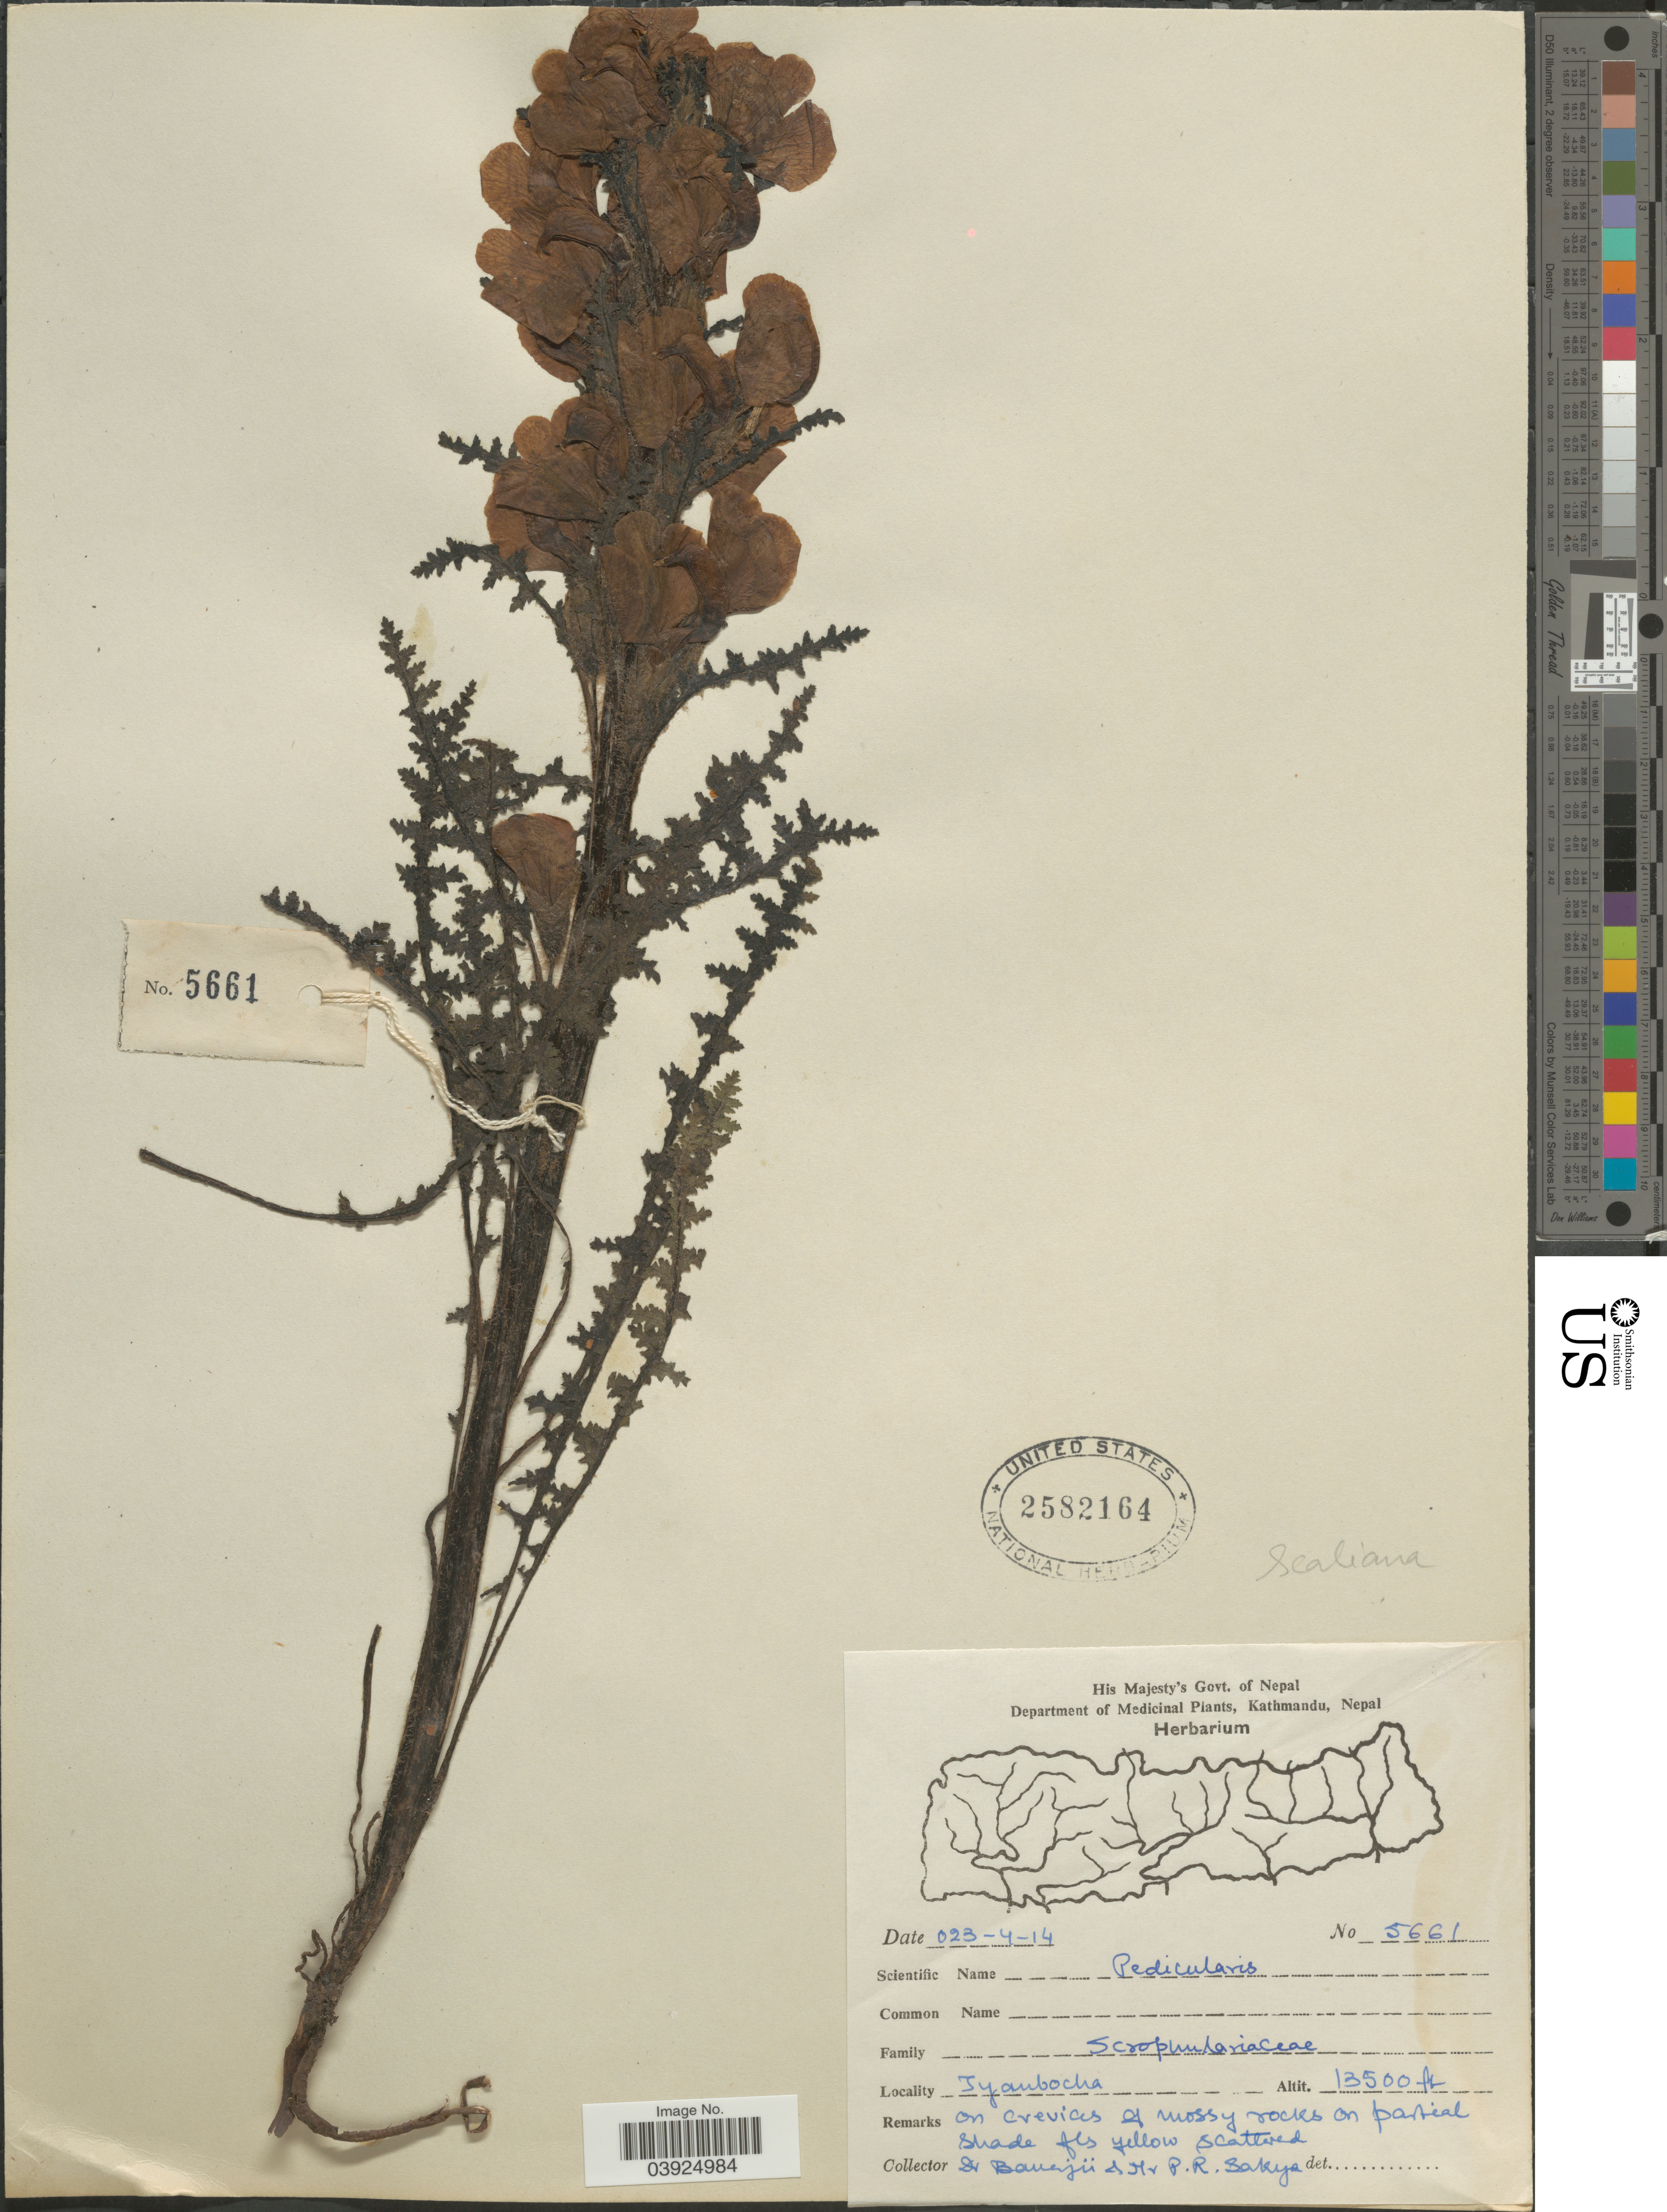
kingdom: Plantae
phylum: Tracheophyta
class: Magnoliopsida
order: Lamiales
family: Orobanchaceae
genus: Pedicularis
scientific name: Pedicularis sp.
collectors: -. Banerjee & P. Sakya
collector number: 5661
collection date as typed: Transcribed d/m/y: 14/4/23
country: Nepal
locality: Jyanbocha.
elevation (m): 4115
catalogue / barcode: US 2582164